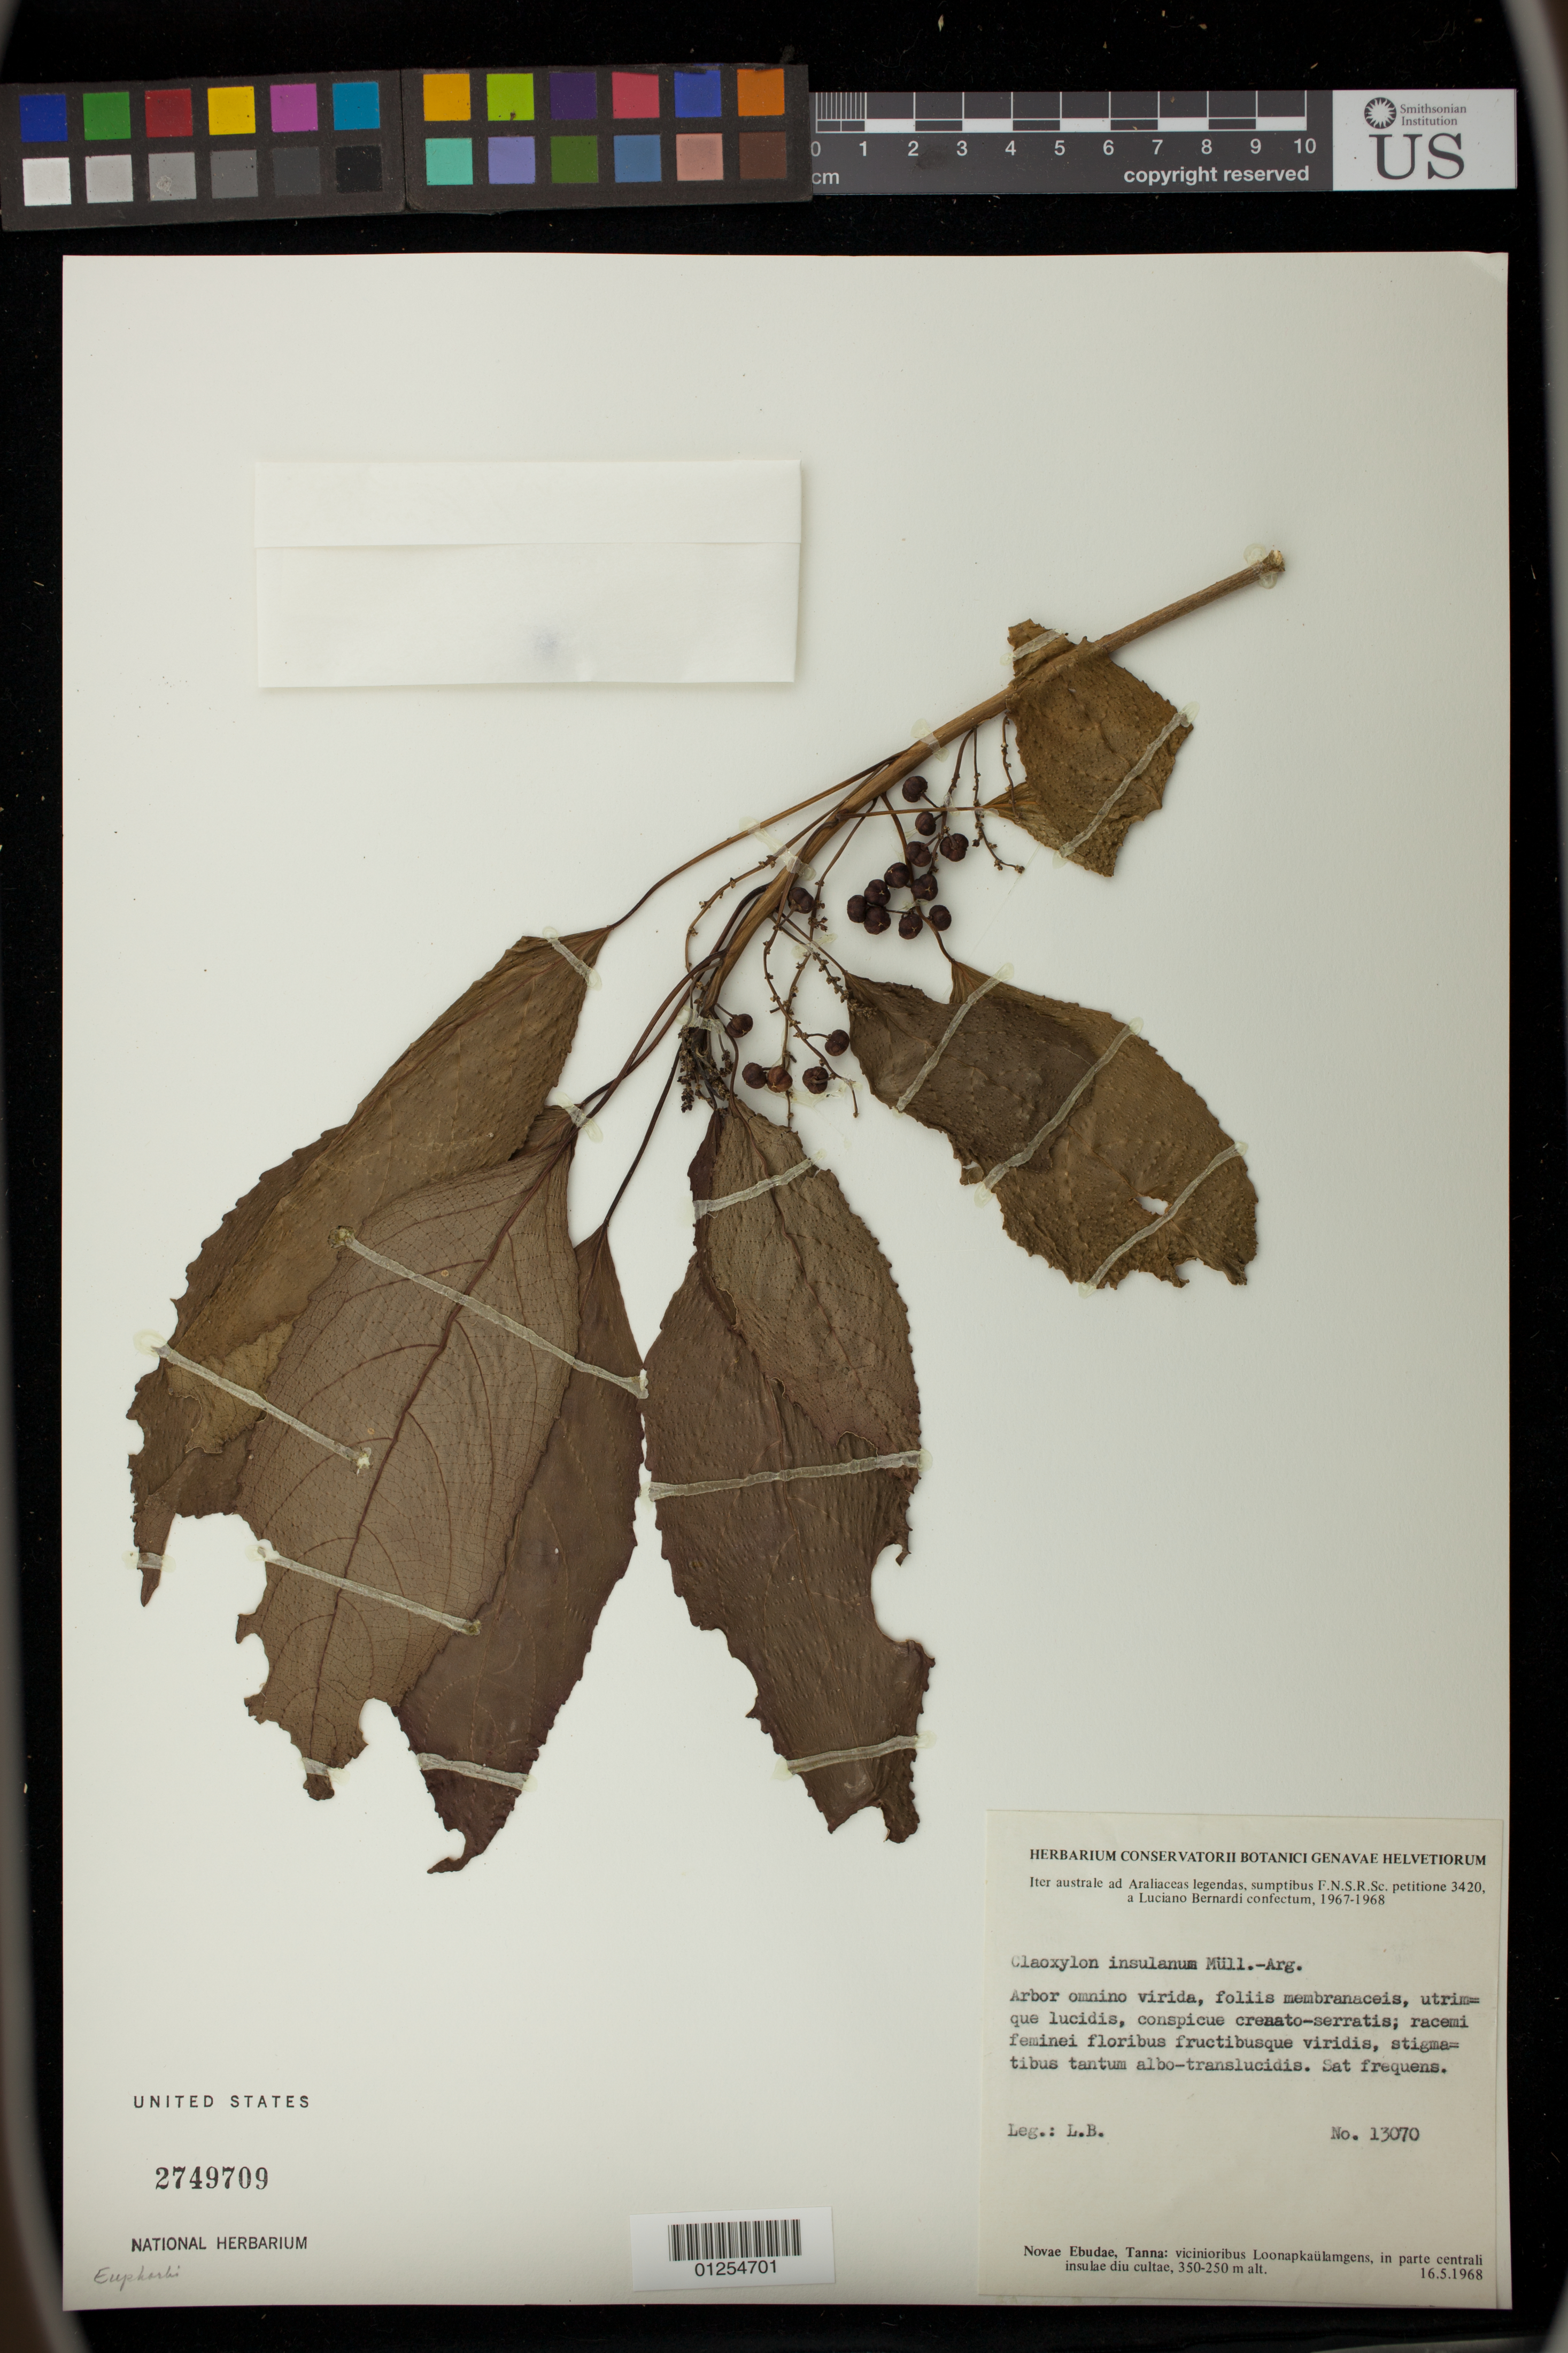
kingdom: Plantae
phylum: Tracheophyta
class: Magnoliopsida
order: Malpighiales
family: Euphorbiaceae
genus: Claoxylon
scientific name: Claoxylon insulanum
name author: Müll. Arg.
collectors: L. Bernardi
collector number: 13070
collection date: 1968-05-16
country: Vanuatu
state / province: Tafea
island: Tanna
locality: Novae Ebudae, Tanna: vicinioribus Loonapkaulamgens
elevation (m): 250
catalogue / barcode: US 2749709